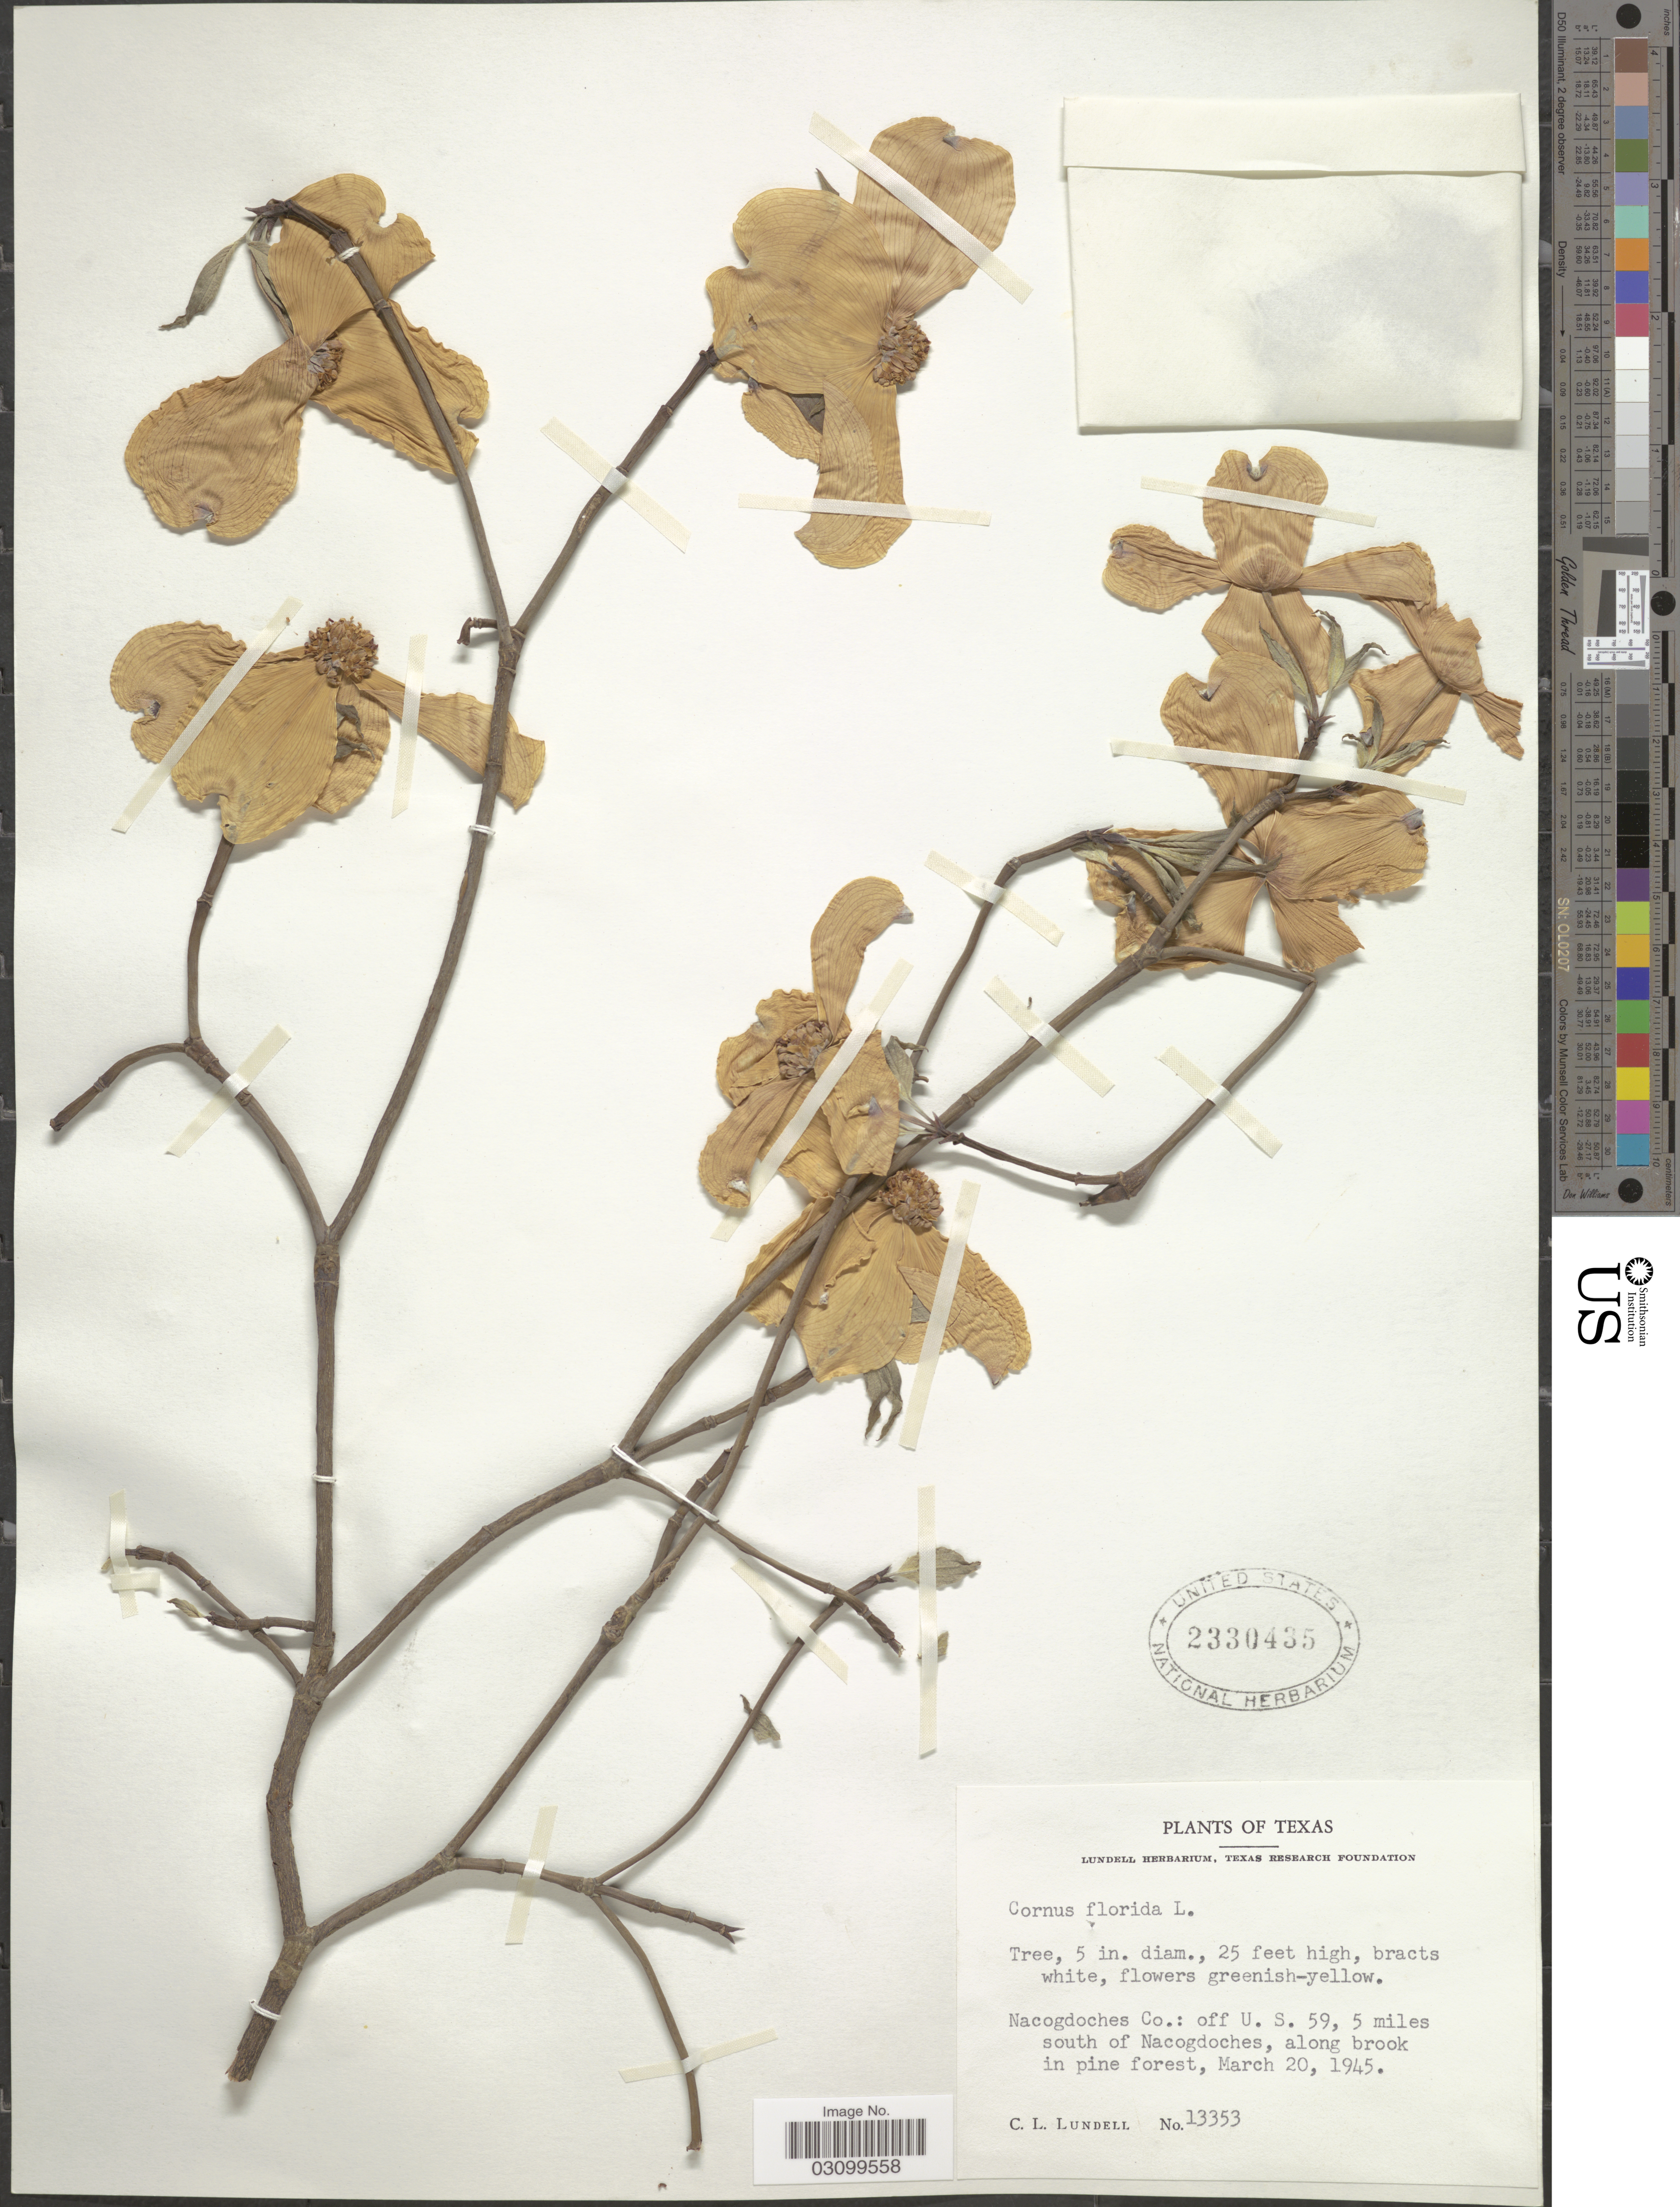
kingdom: Plantae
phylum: Tracheophyta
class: Magnoliopsida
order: Cornales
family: Cornaceae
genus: Cornus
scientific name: Cornus florida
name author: L.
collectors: C. L. Lundell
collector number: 13353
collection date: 1945-03-20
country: United States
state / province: Texas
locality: Nacogdoches Co.: off U.S. 59, 5 miles south of Nacogdoches, along brook in pine forest.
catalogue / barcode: US 2330435